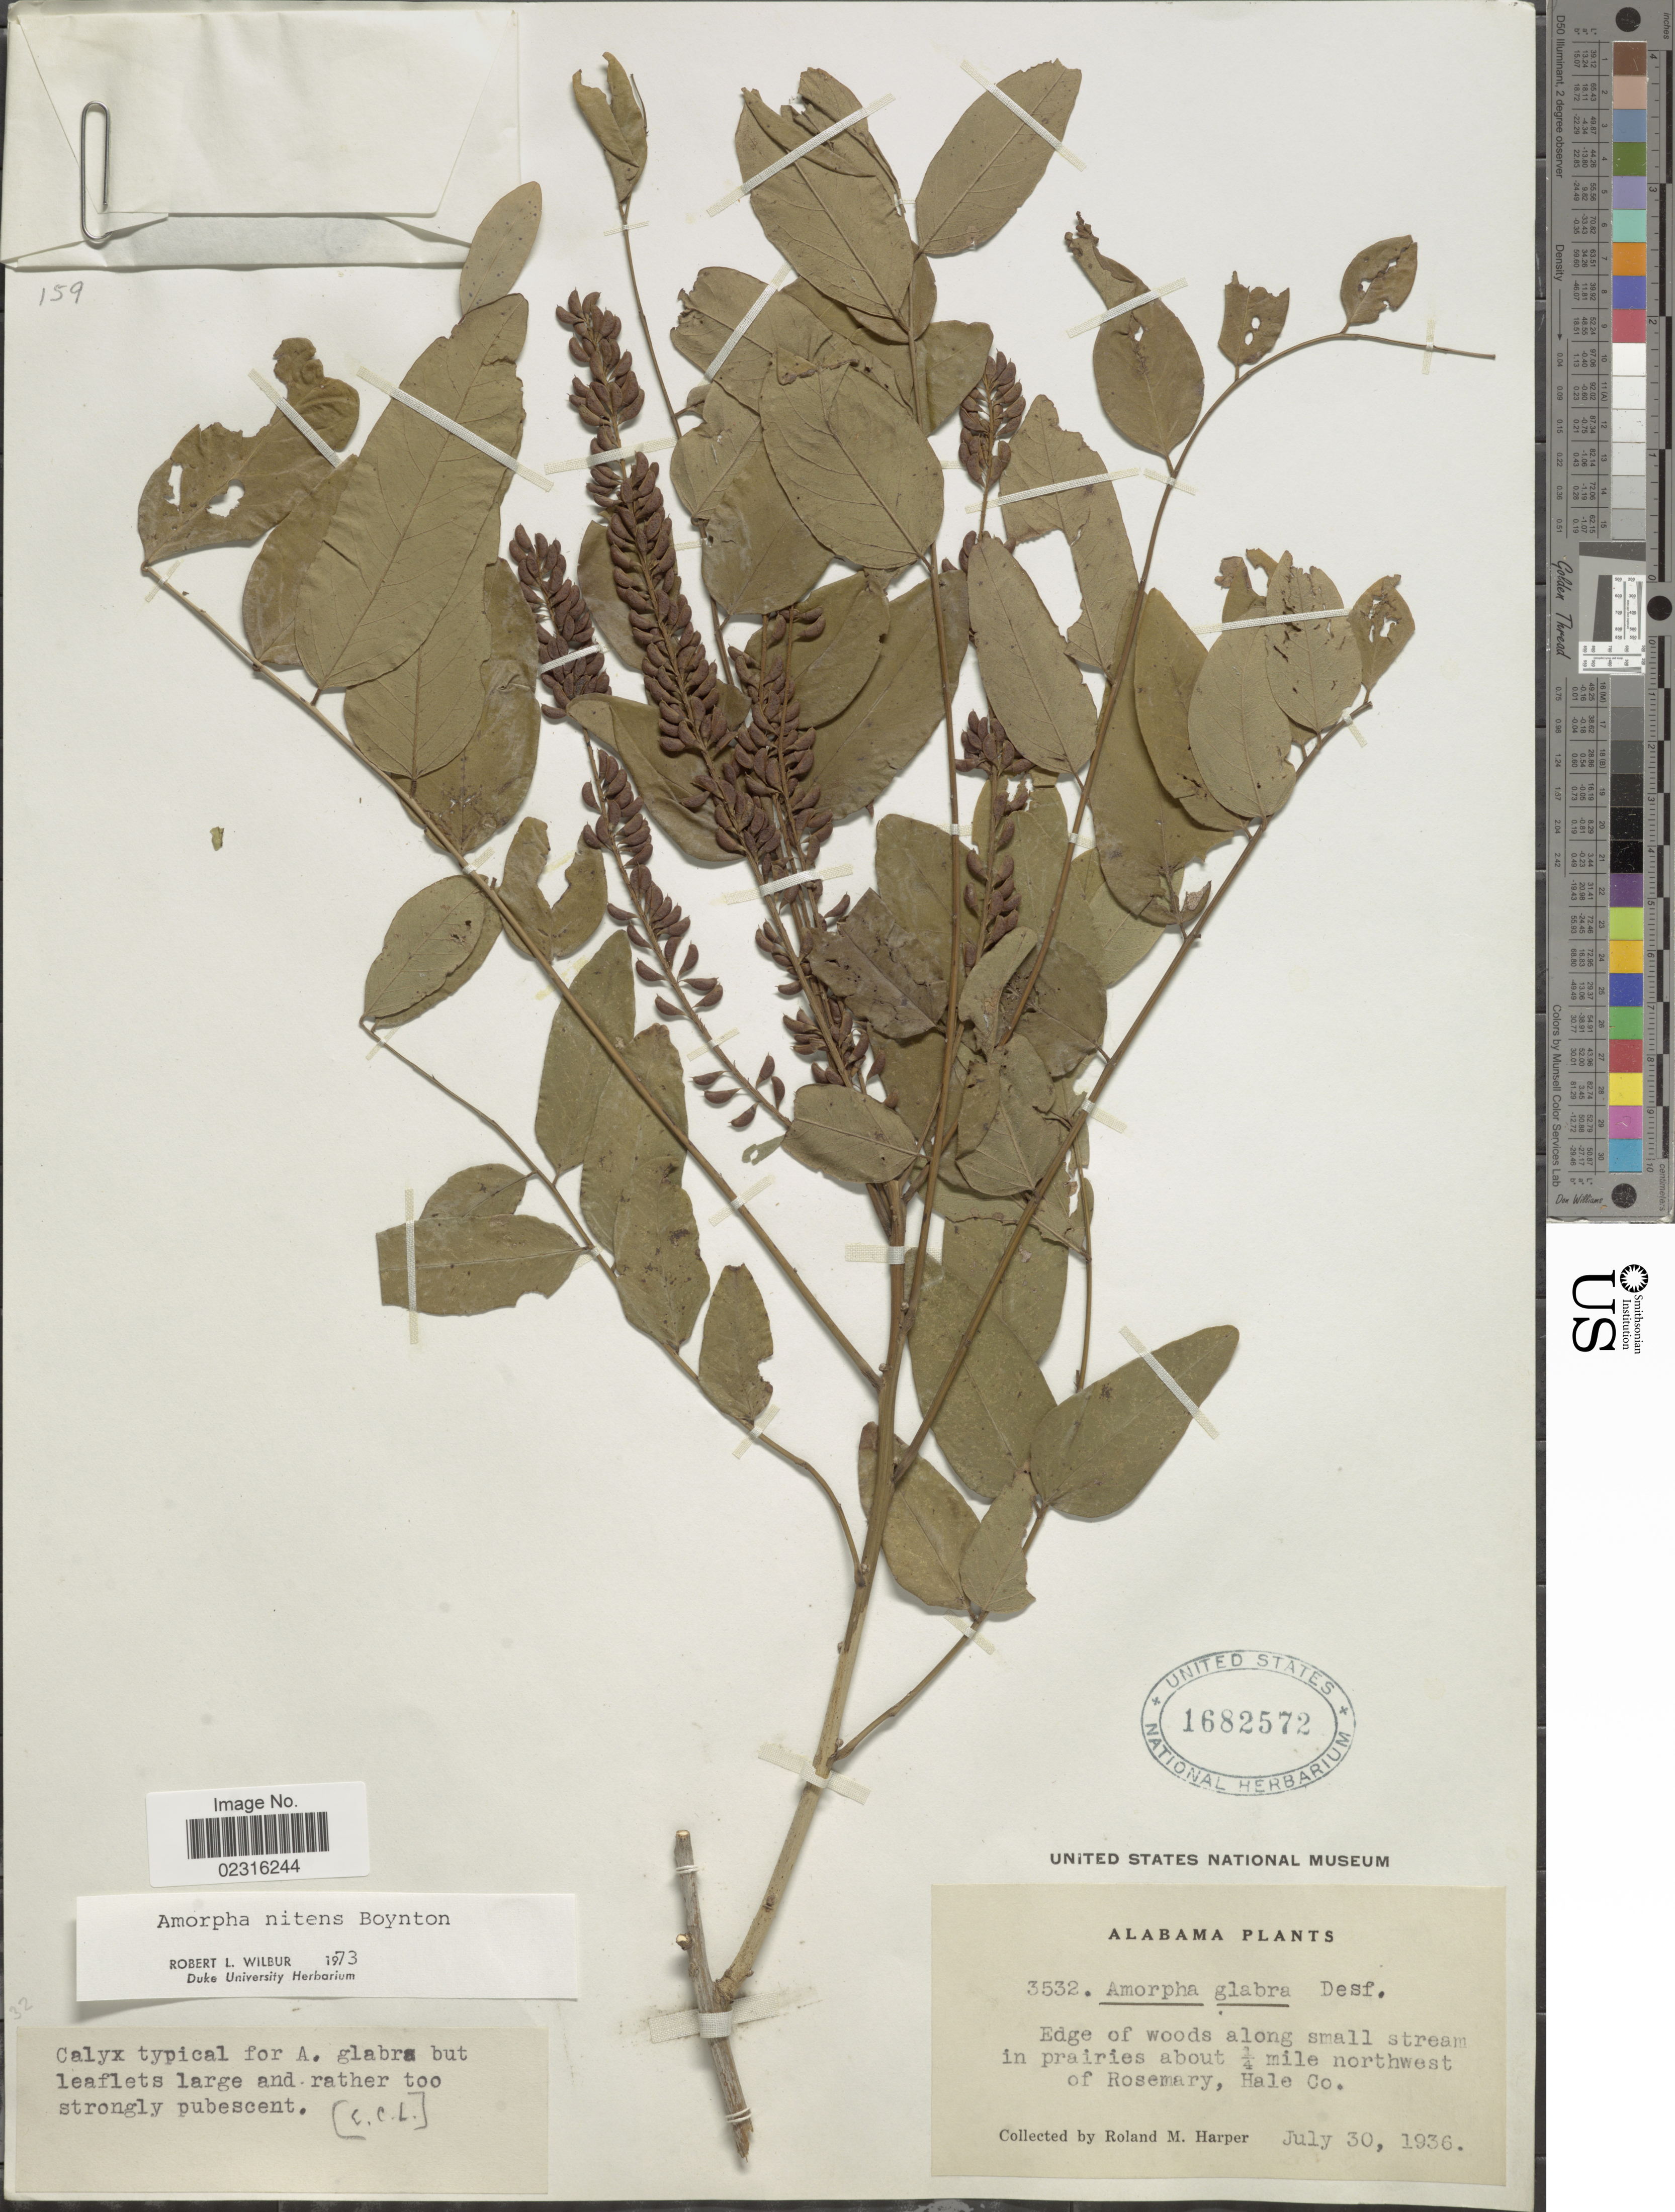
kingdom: Plantae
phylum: Tracheophyta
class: Magnoliopsida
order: Fabales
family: Fabaceae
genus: Amorpha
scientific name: Amorpha nitens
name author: F.E. Boynton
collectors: R. M. Harper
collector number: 3532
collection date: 1936-07-30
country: United States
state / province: Alabama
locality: Edge of woods along small stream in prairies about 1/4 mile northwest of Rosemary, Hale Co.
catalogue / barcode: US 1682572